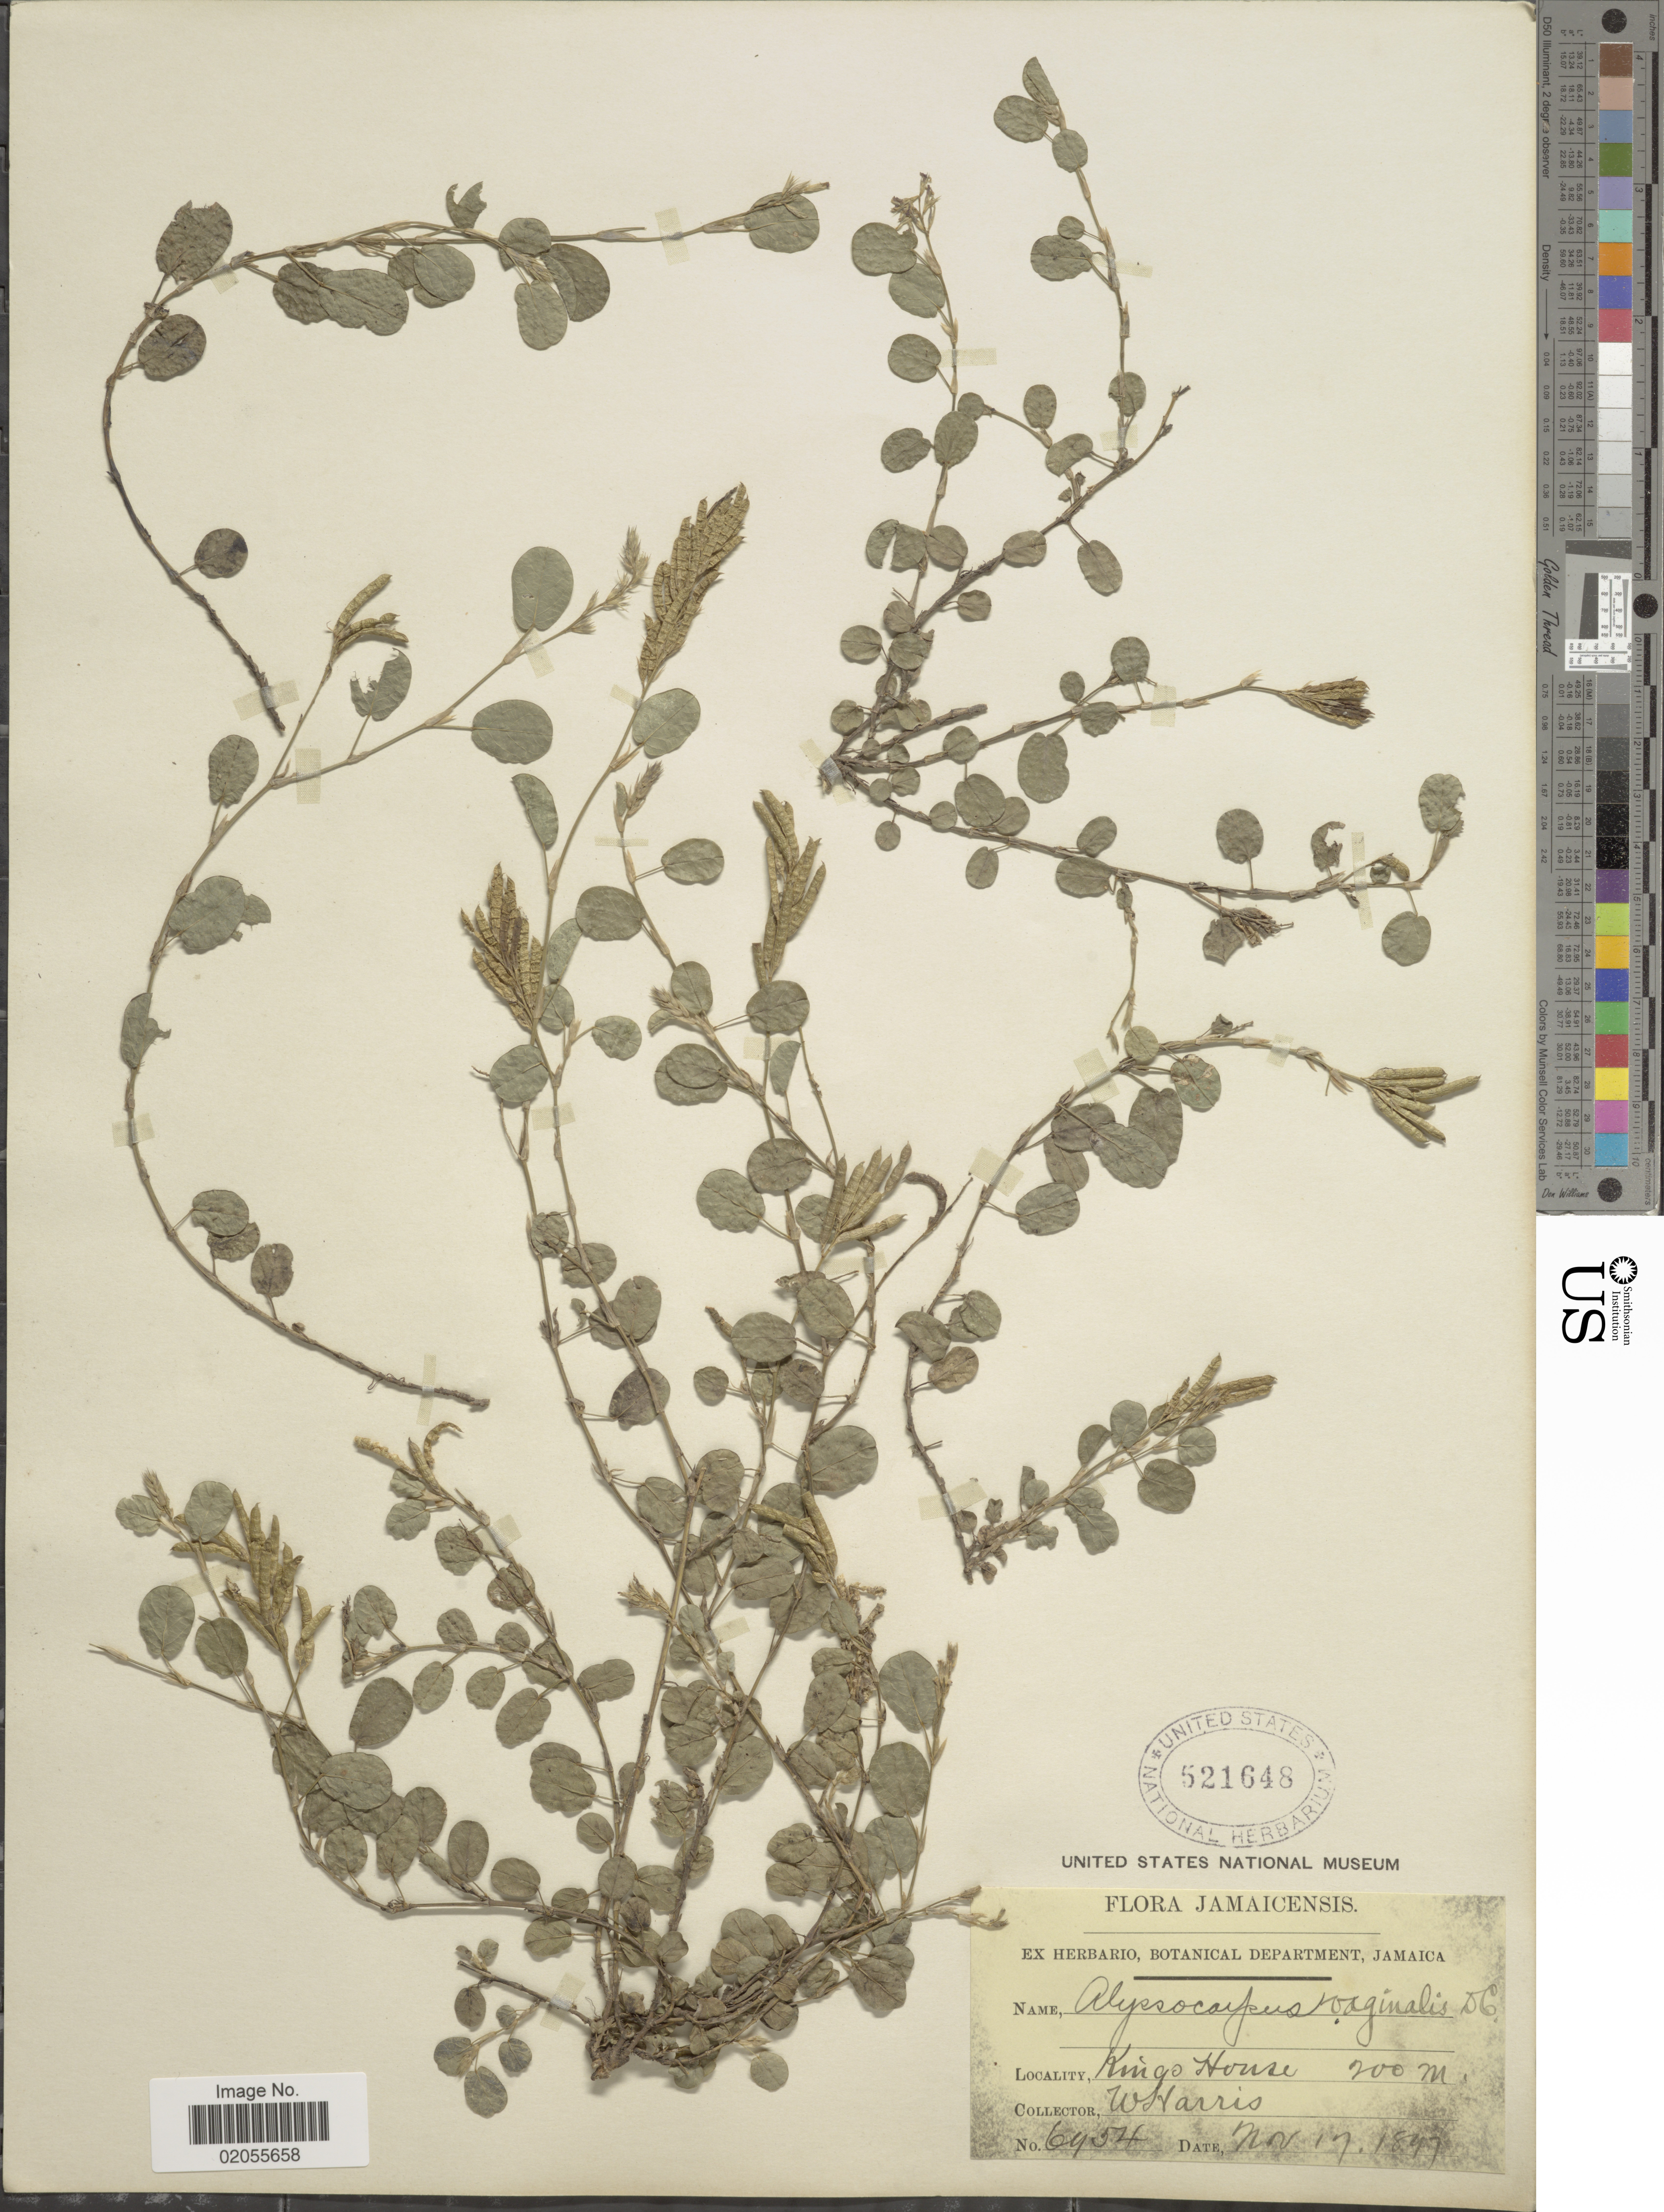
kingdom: Plantae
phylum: Tracheophyta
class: Magnoliopsida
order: Fabales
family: Fabaceae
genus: Alysicarpus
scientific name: Alysicarpus vaginalis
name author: (L.) DC.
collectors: W. Harris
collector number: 6454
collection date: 1847-11-17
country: Jamaica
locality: Kingo House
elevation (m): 200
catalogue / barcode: US 521648